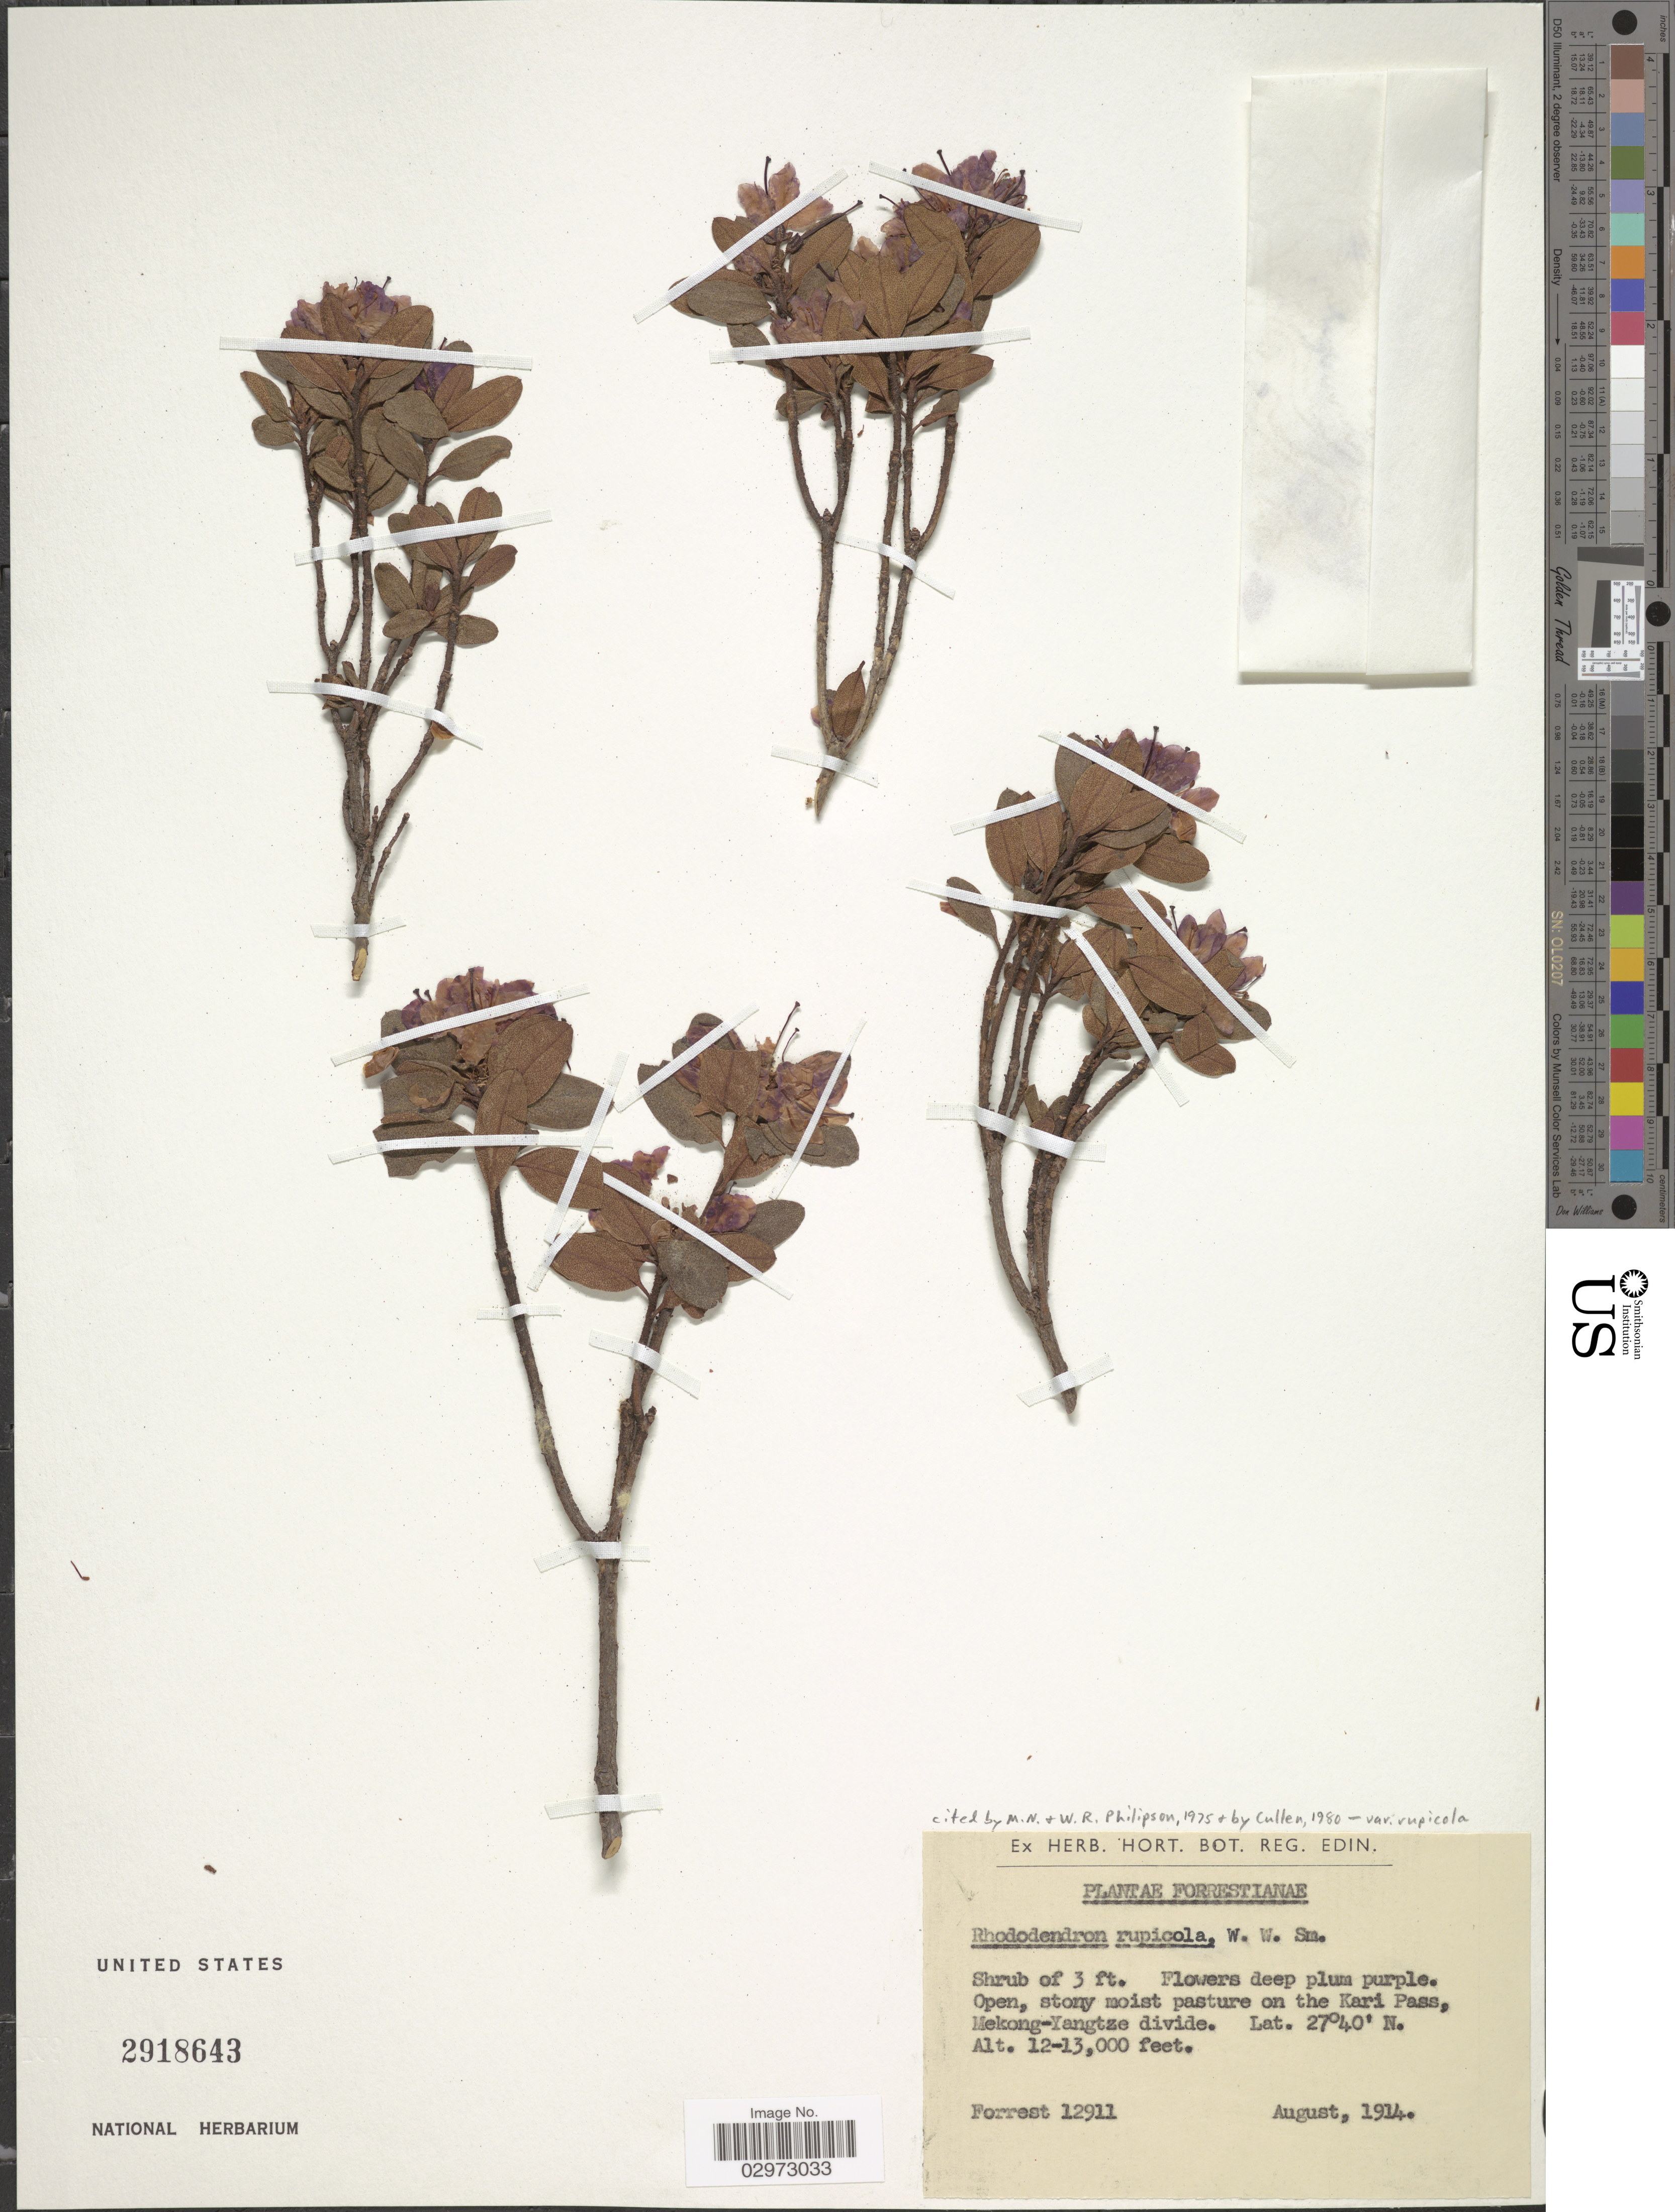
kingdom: Plantae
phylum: Tracheophyta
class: Magnoliopsida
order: Ericales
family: Ericaceae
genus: Rhododendron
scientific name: Rhododendron rupicola var. rupicola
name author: W.W. Sm.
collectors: -. Forrest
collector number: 12911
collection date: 1914-08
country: China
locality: Open, stony moist pasture on the Kari Pass, Mekong-Yangtze divide.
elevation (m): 3658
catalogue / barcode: US 2918643